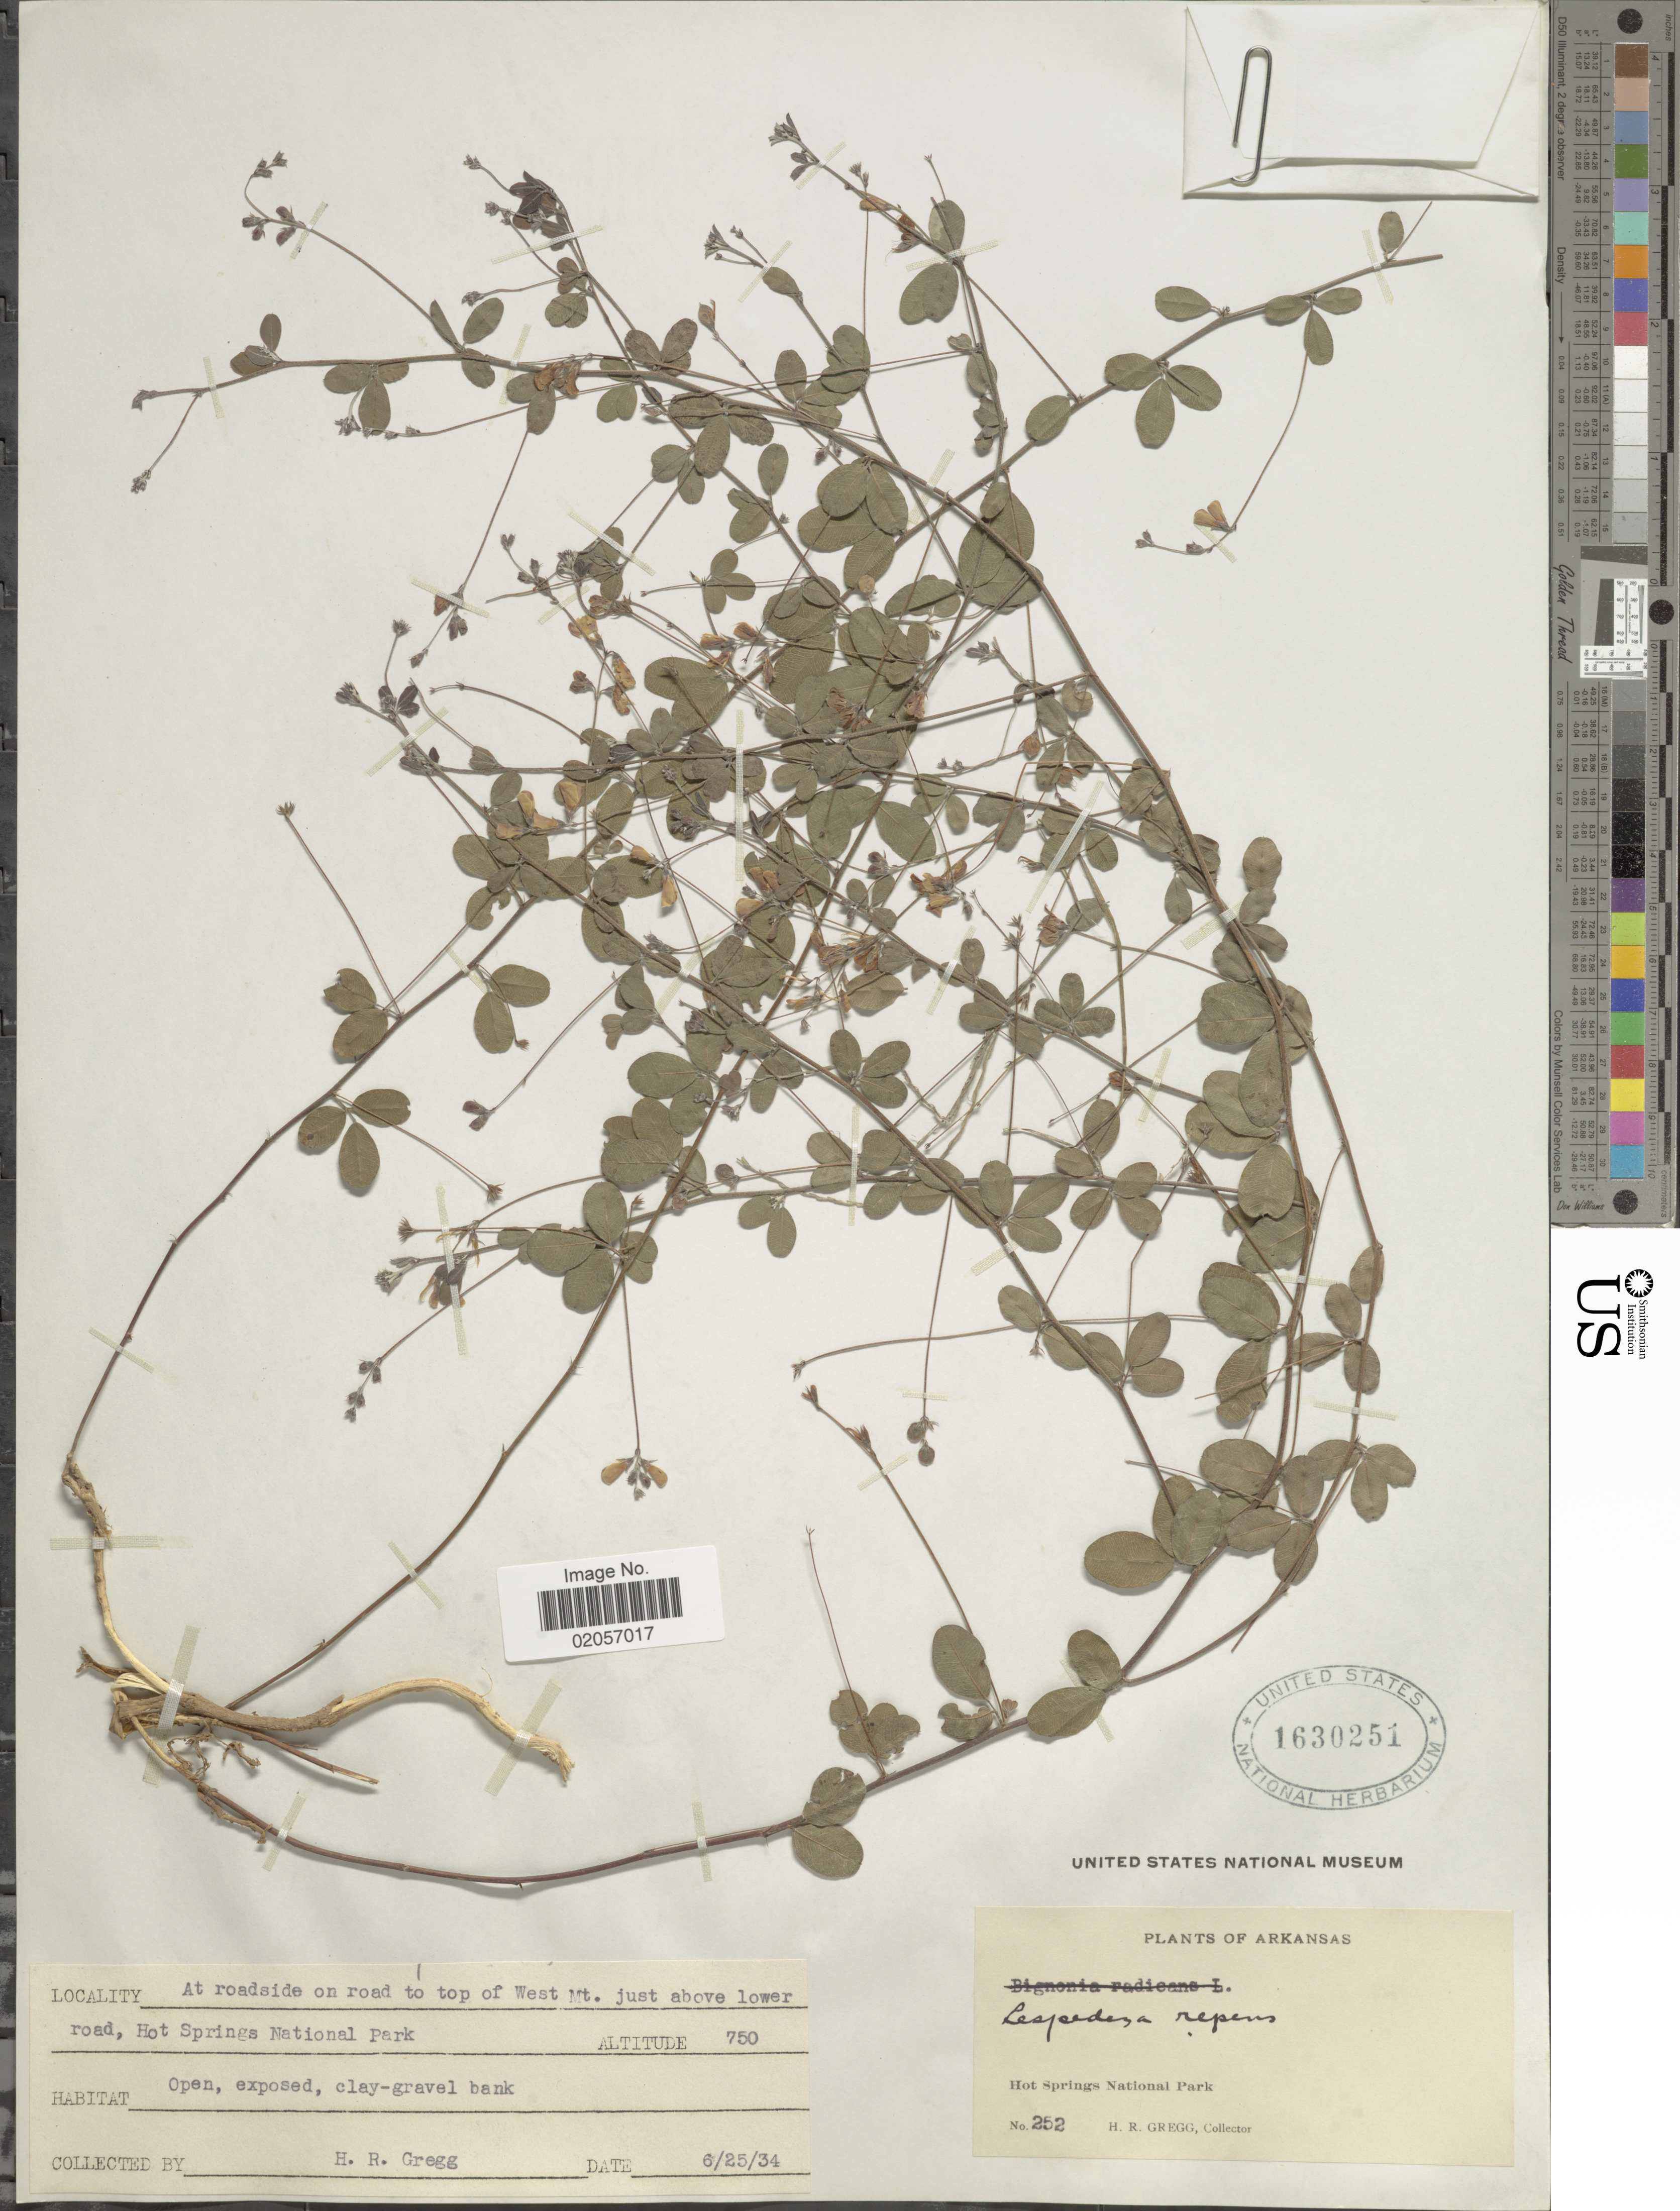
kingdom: Plantae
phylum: Tracheophyta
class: Magnoliopsida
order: Fabales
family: Fabaceae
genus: Lespedeza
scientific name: Lespedeza repens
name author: (L.) W.P.C. Barton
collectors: H. Gregg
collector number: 252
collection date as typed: Transcribed d/m/y: 25/6/34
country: United States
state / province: Arkansas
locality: At roadside on road to top of West Mt. just above lower road, Hot Springs National Park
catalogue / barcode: US 1630251